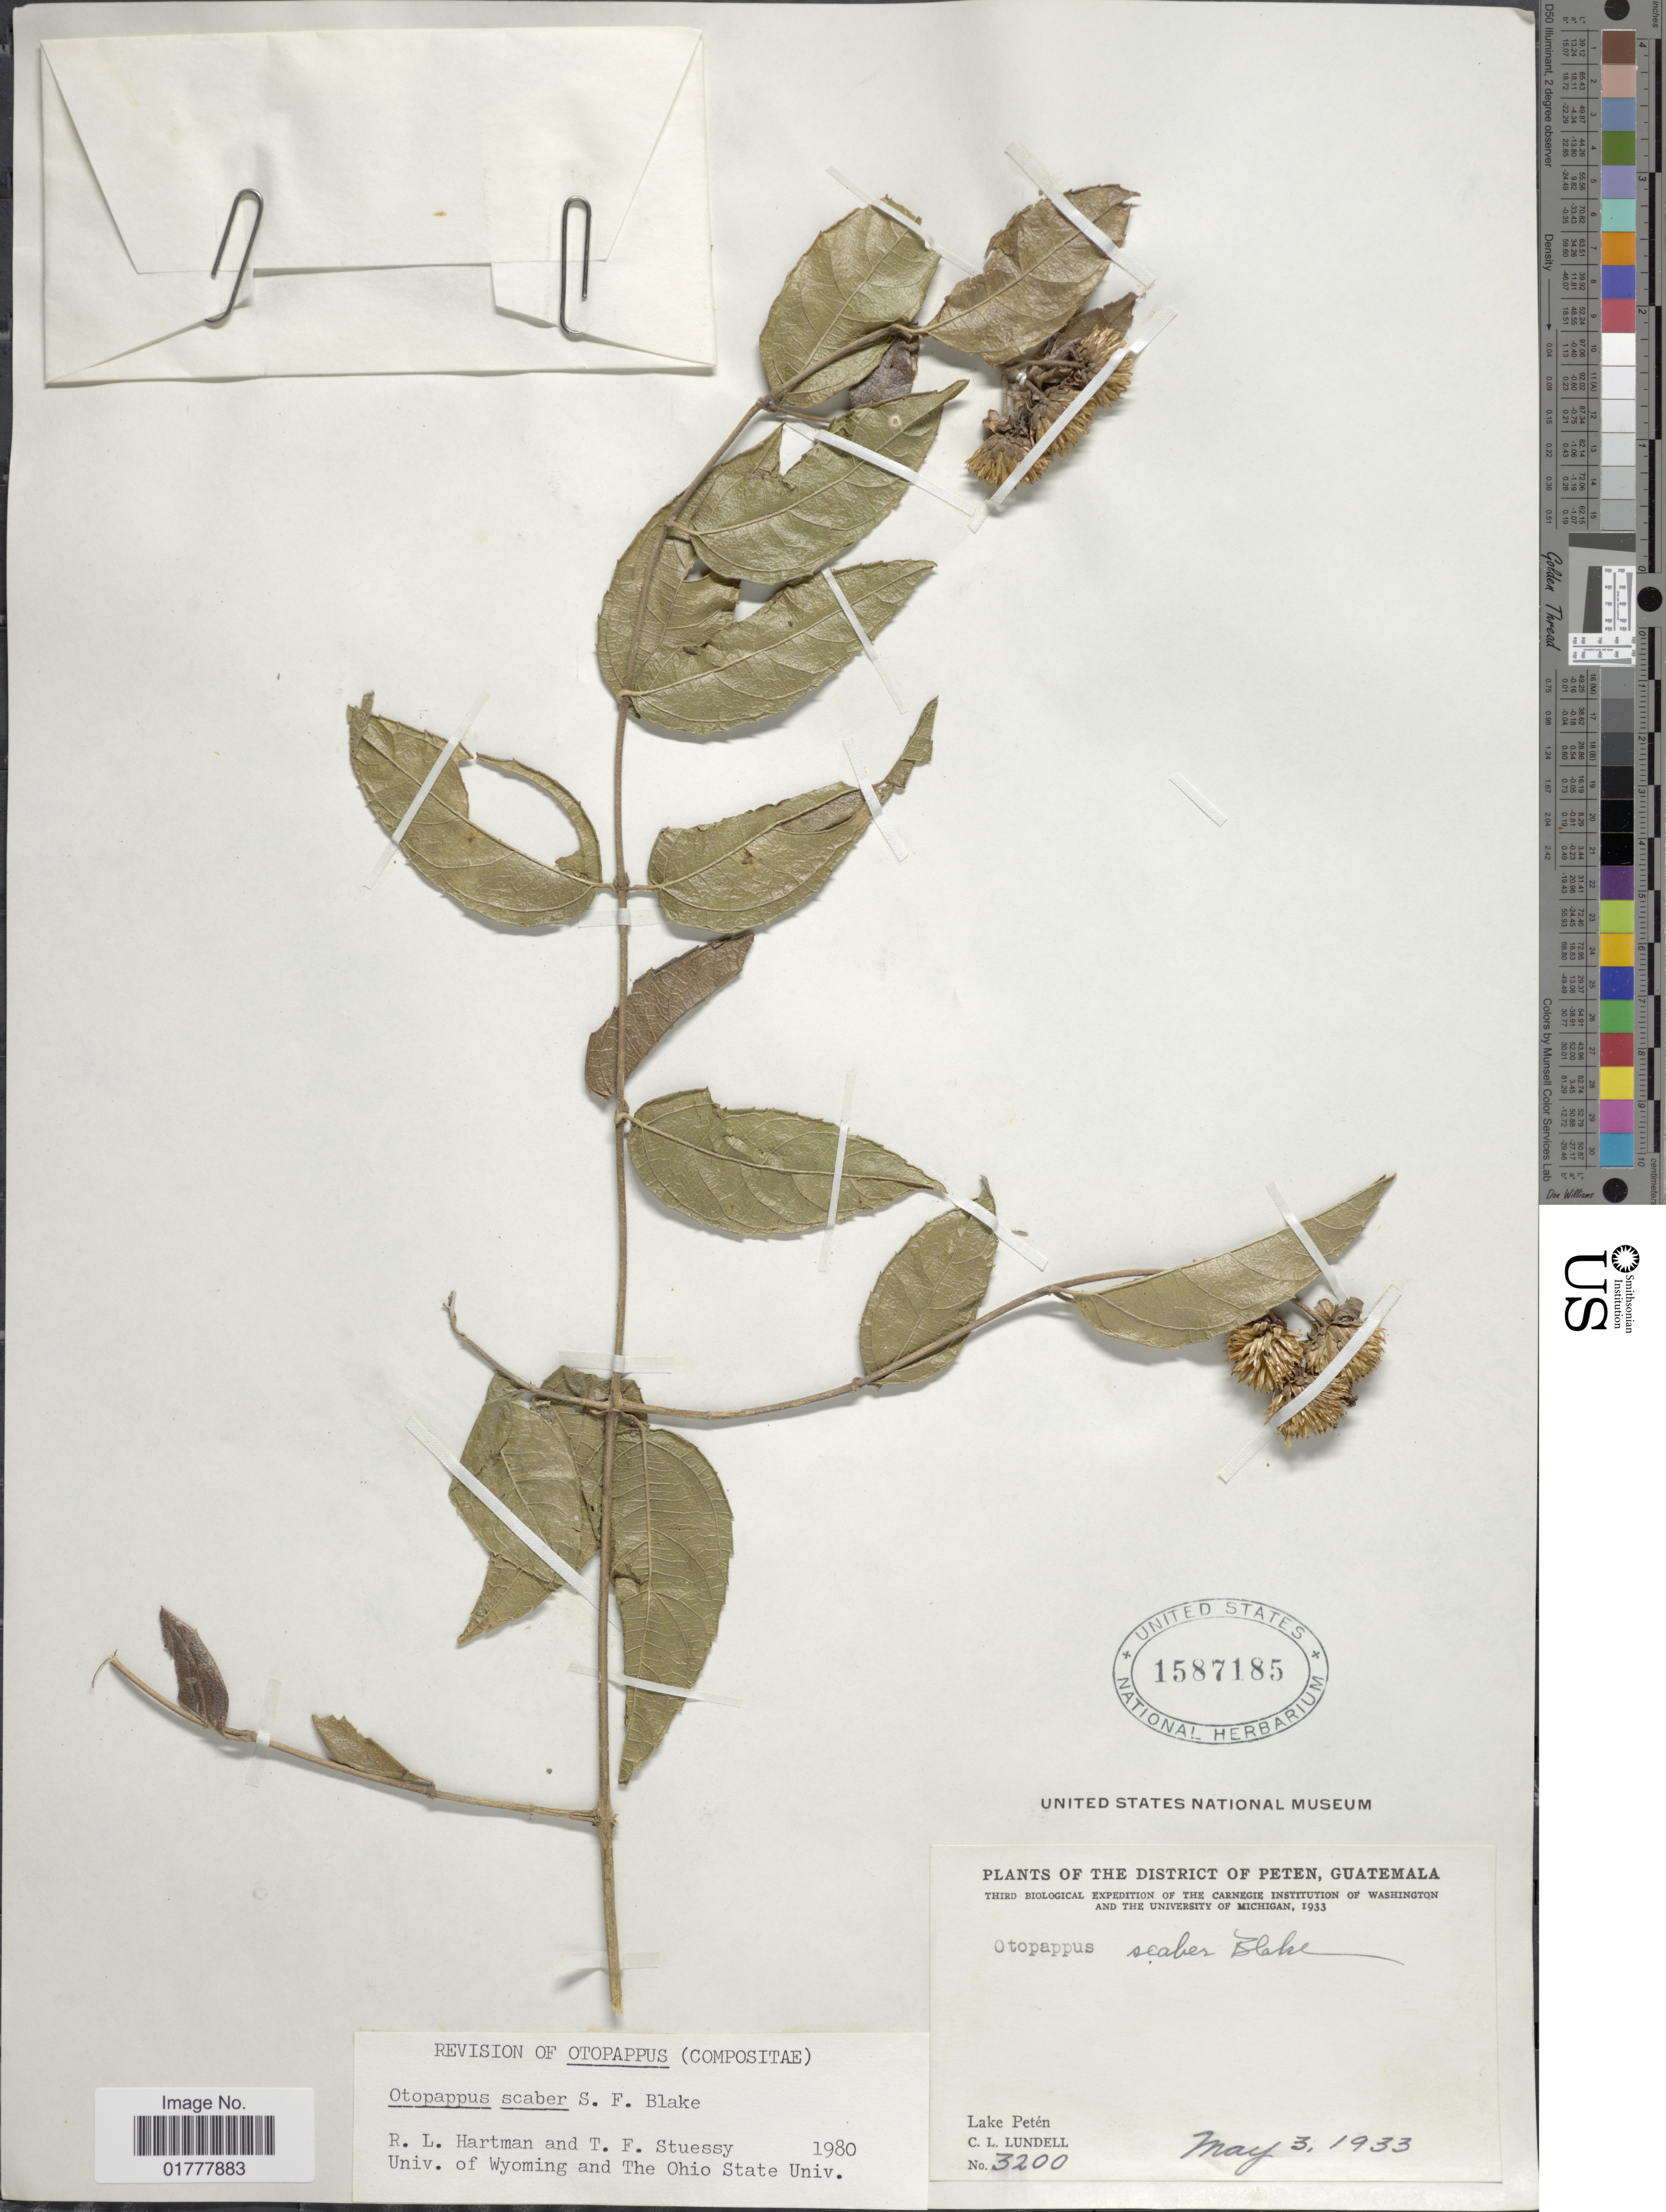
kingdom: Plantae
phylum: Tracheophyta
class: Magnoliopsida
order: Asterales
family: Asteraceae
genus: Otopappus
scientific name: Otopappus scaber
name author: S.F. Blake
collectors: C. L. Lundell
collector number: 3200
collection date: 1933-05-03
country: Guatemala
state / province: El Petén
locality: The District of Peten, Guatemala, Lake Peten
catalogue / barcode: US 1587185